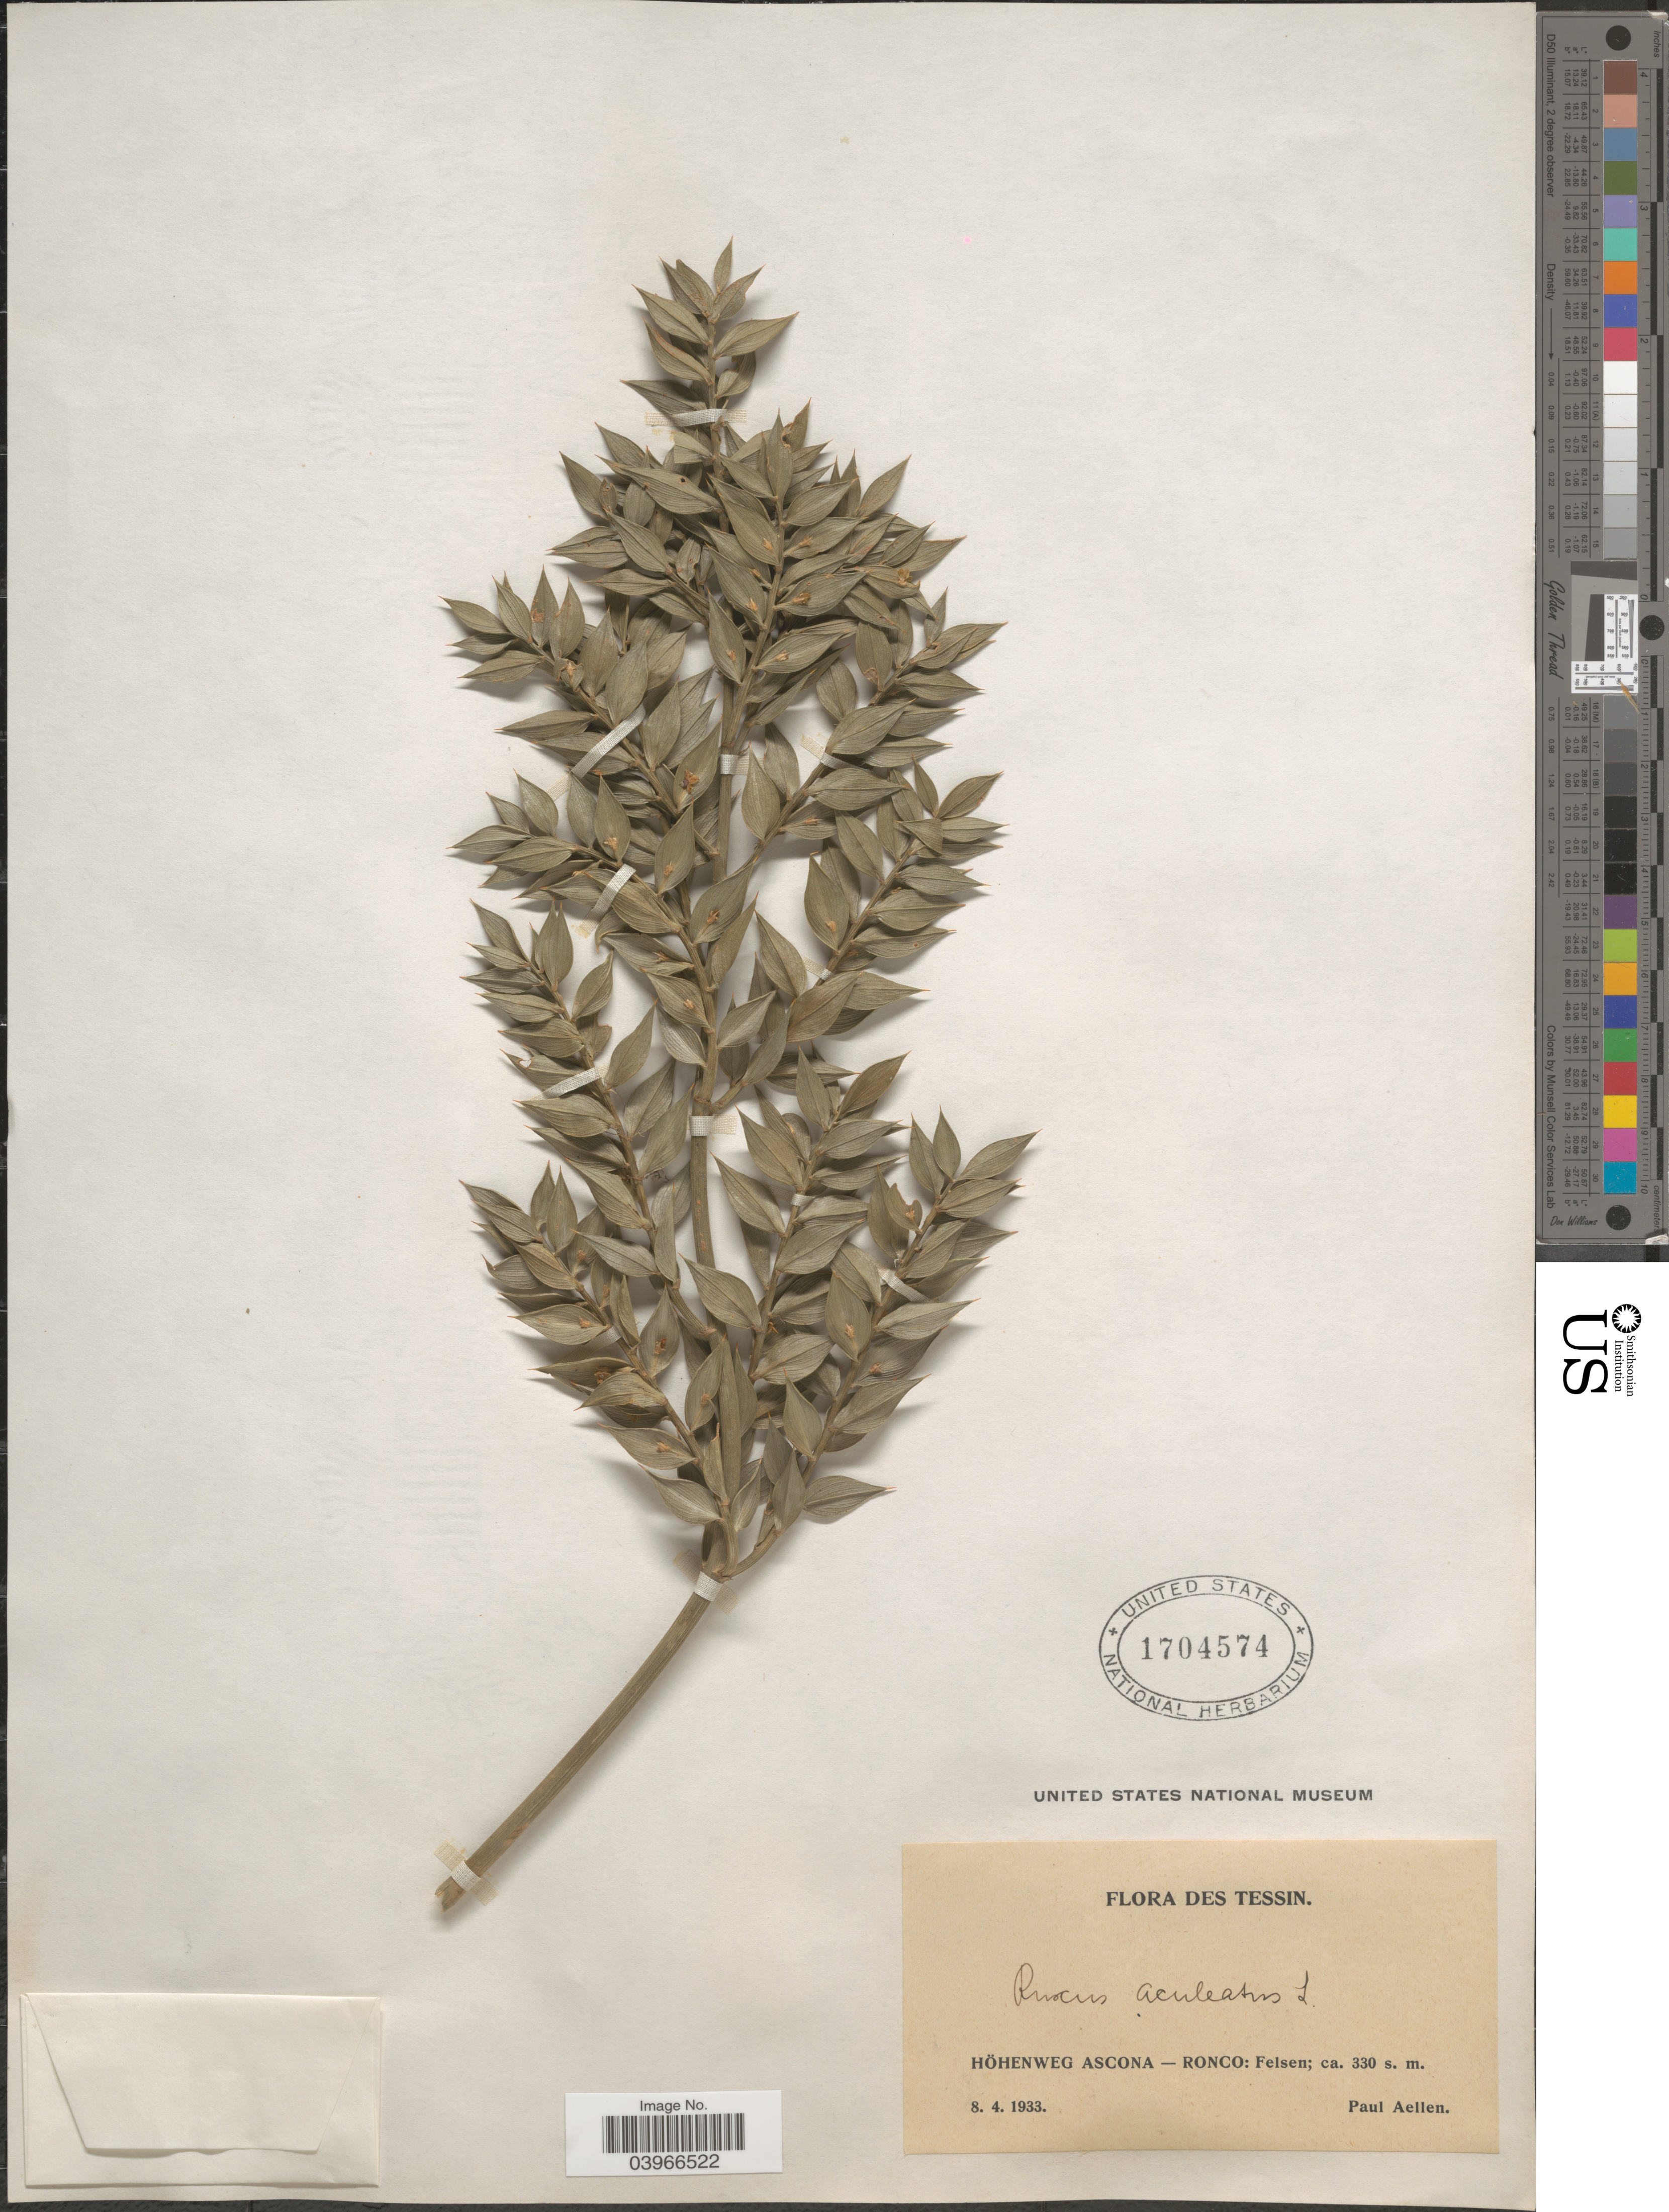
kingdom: Plantae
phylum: Tracheophyta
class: Liliopsida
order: Asparagales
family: Asparagaceae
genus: Ruscus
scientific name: Ruscus aculeatus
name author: L.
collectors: P. Aellen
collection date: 1933-04-08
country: Germany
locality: Tessin. Höhenweg Ascona- Ronco: Felsen.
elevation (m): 330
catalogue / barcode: US 1704574